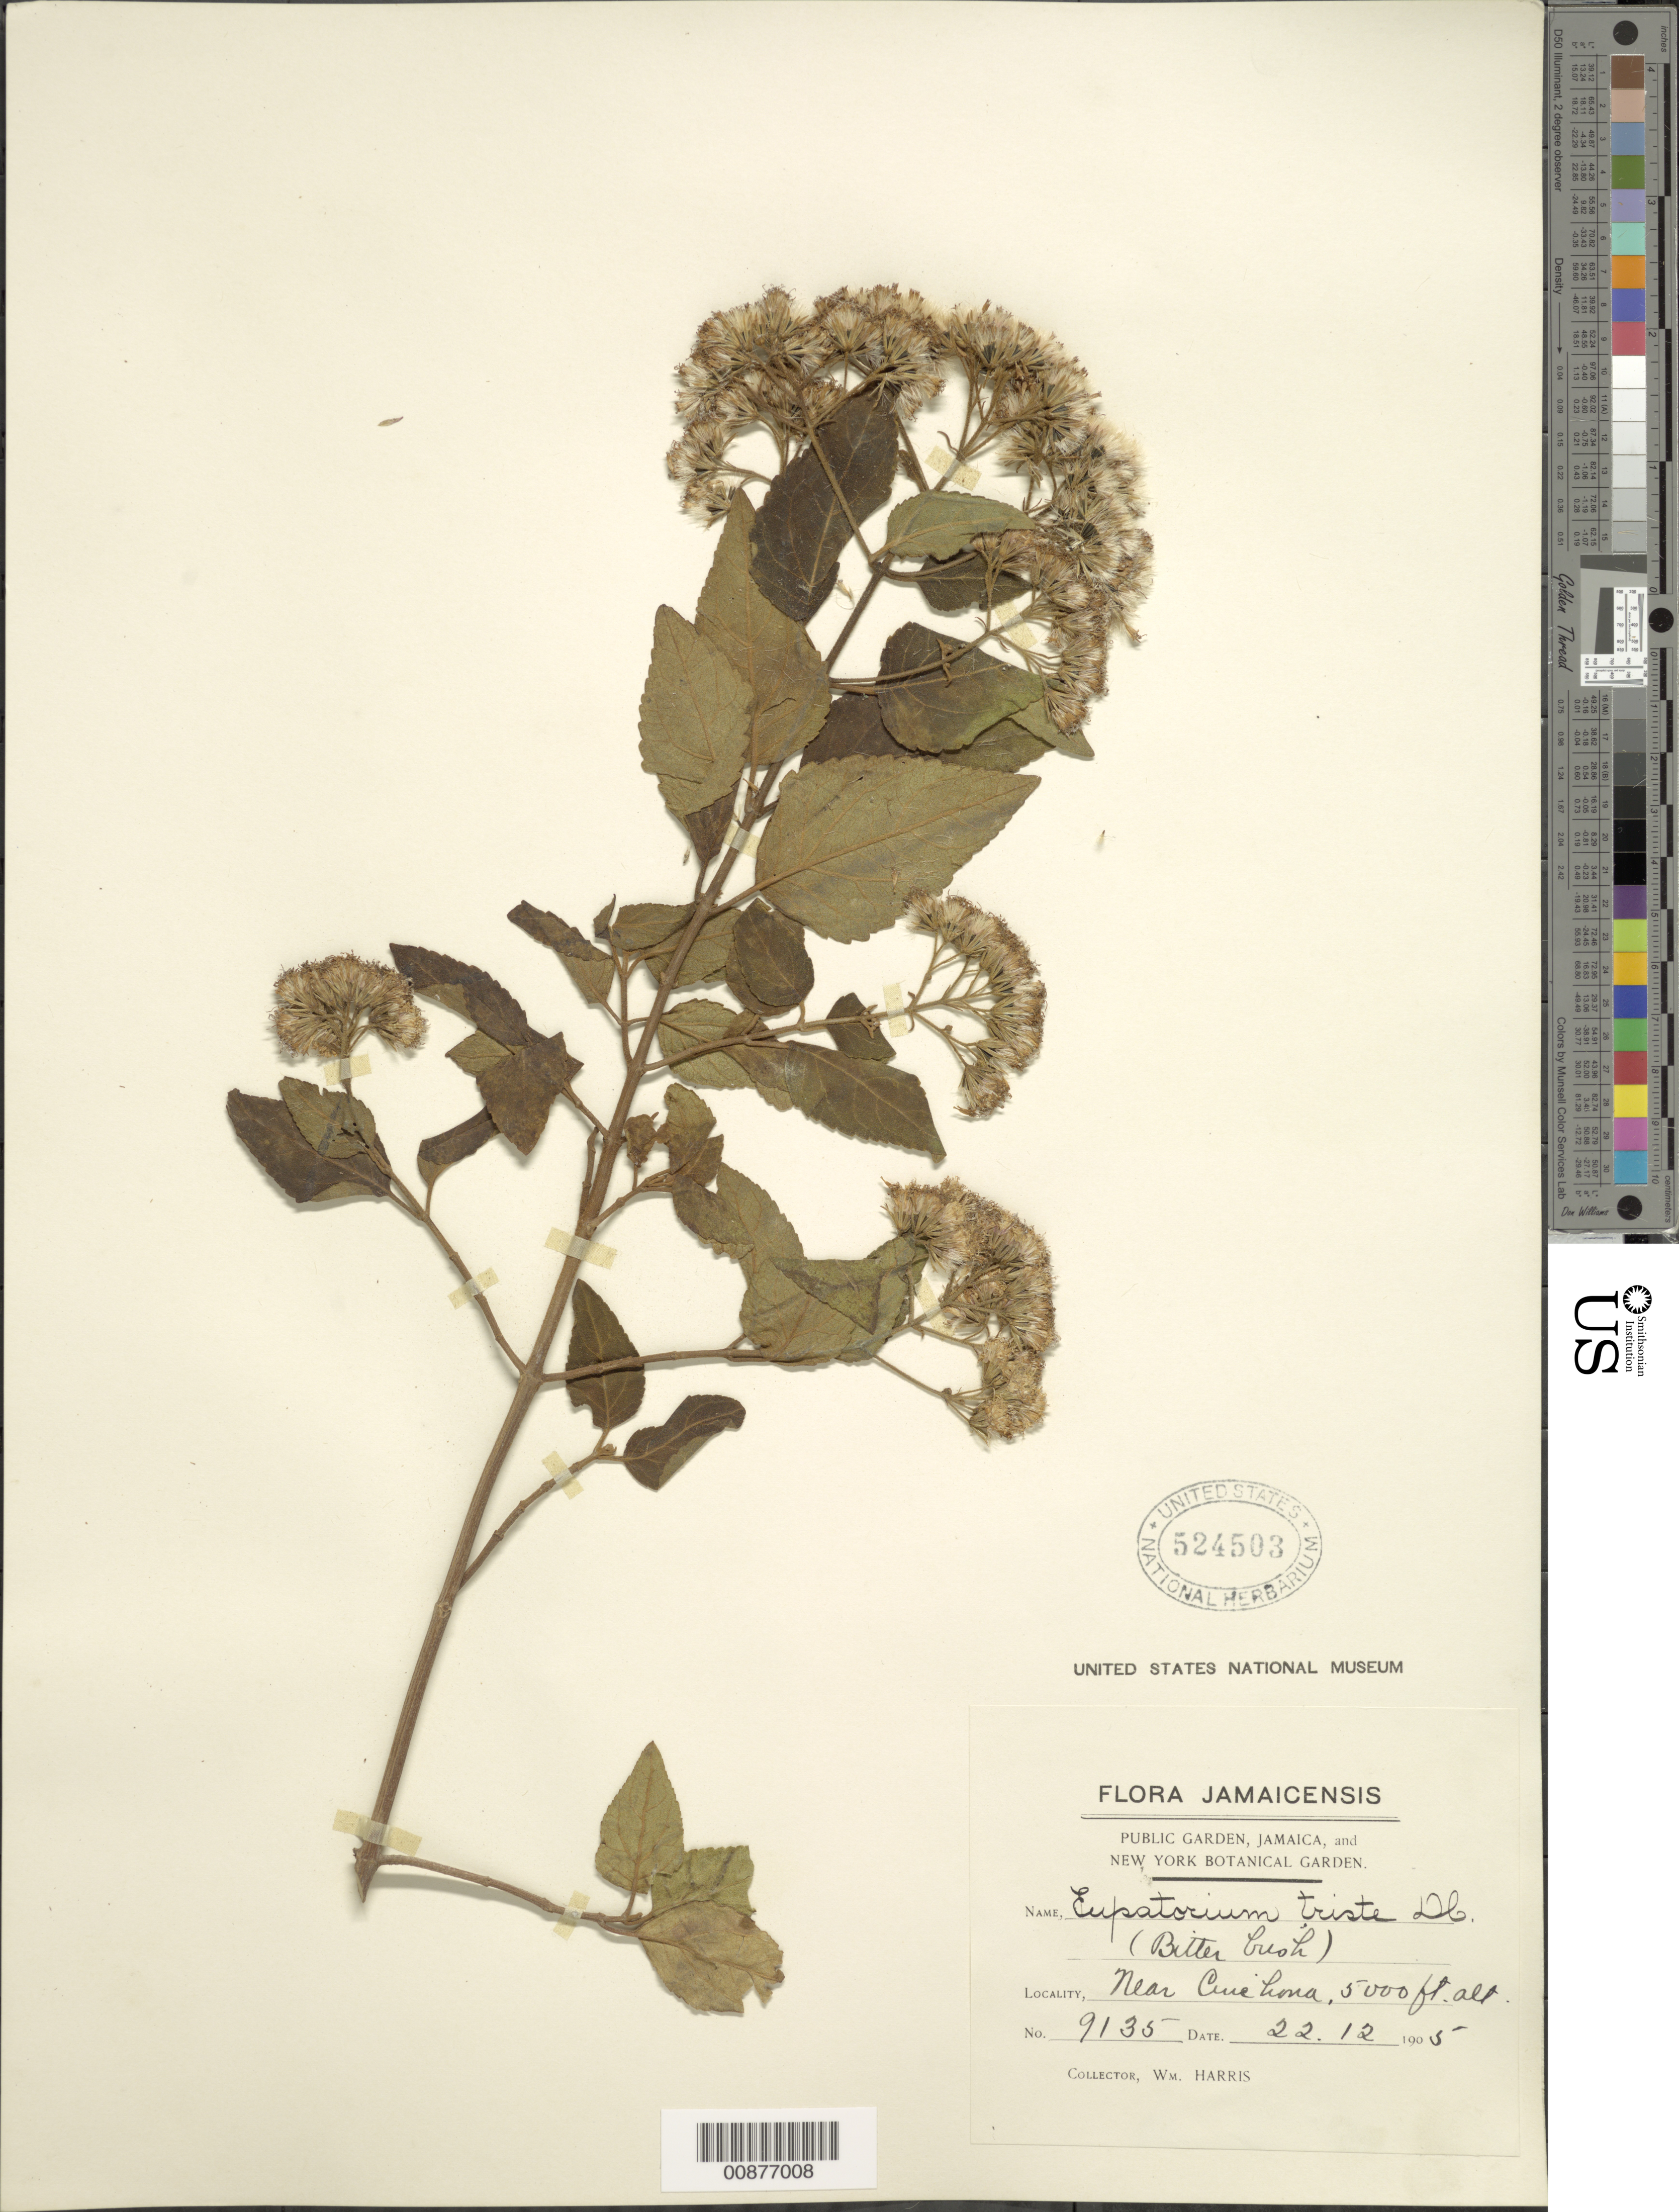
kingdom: Plantae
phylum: Tracheophyta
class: Magnoliopsida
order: Asterales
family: Asteraceae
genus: Ageratina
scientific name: Ageratina tristis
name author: (DC.) R.M. King & H. Rob.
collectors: W. H. Harris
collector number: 9135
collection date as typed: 22 Dec 1905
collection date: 1905-12-22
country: Jamaica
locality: Near Cinchona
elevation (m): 1524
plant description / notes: Common name: Bitter bush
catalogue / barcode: US 524503